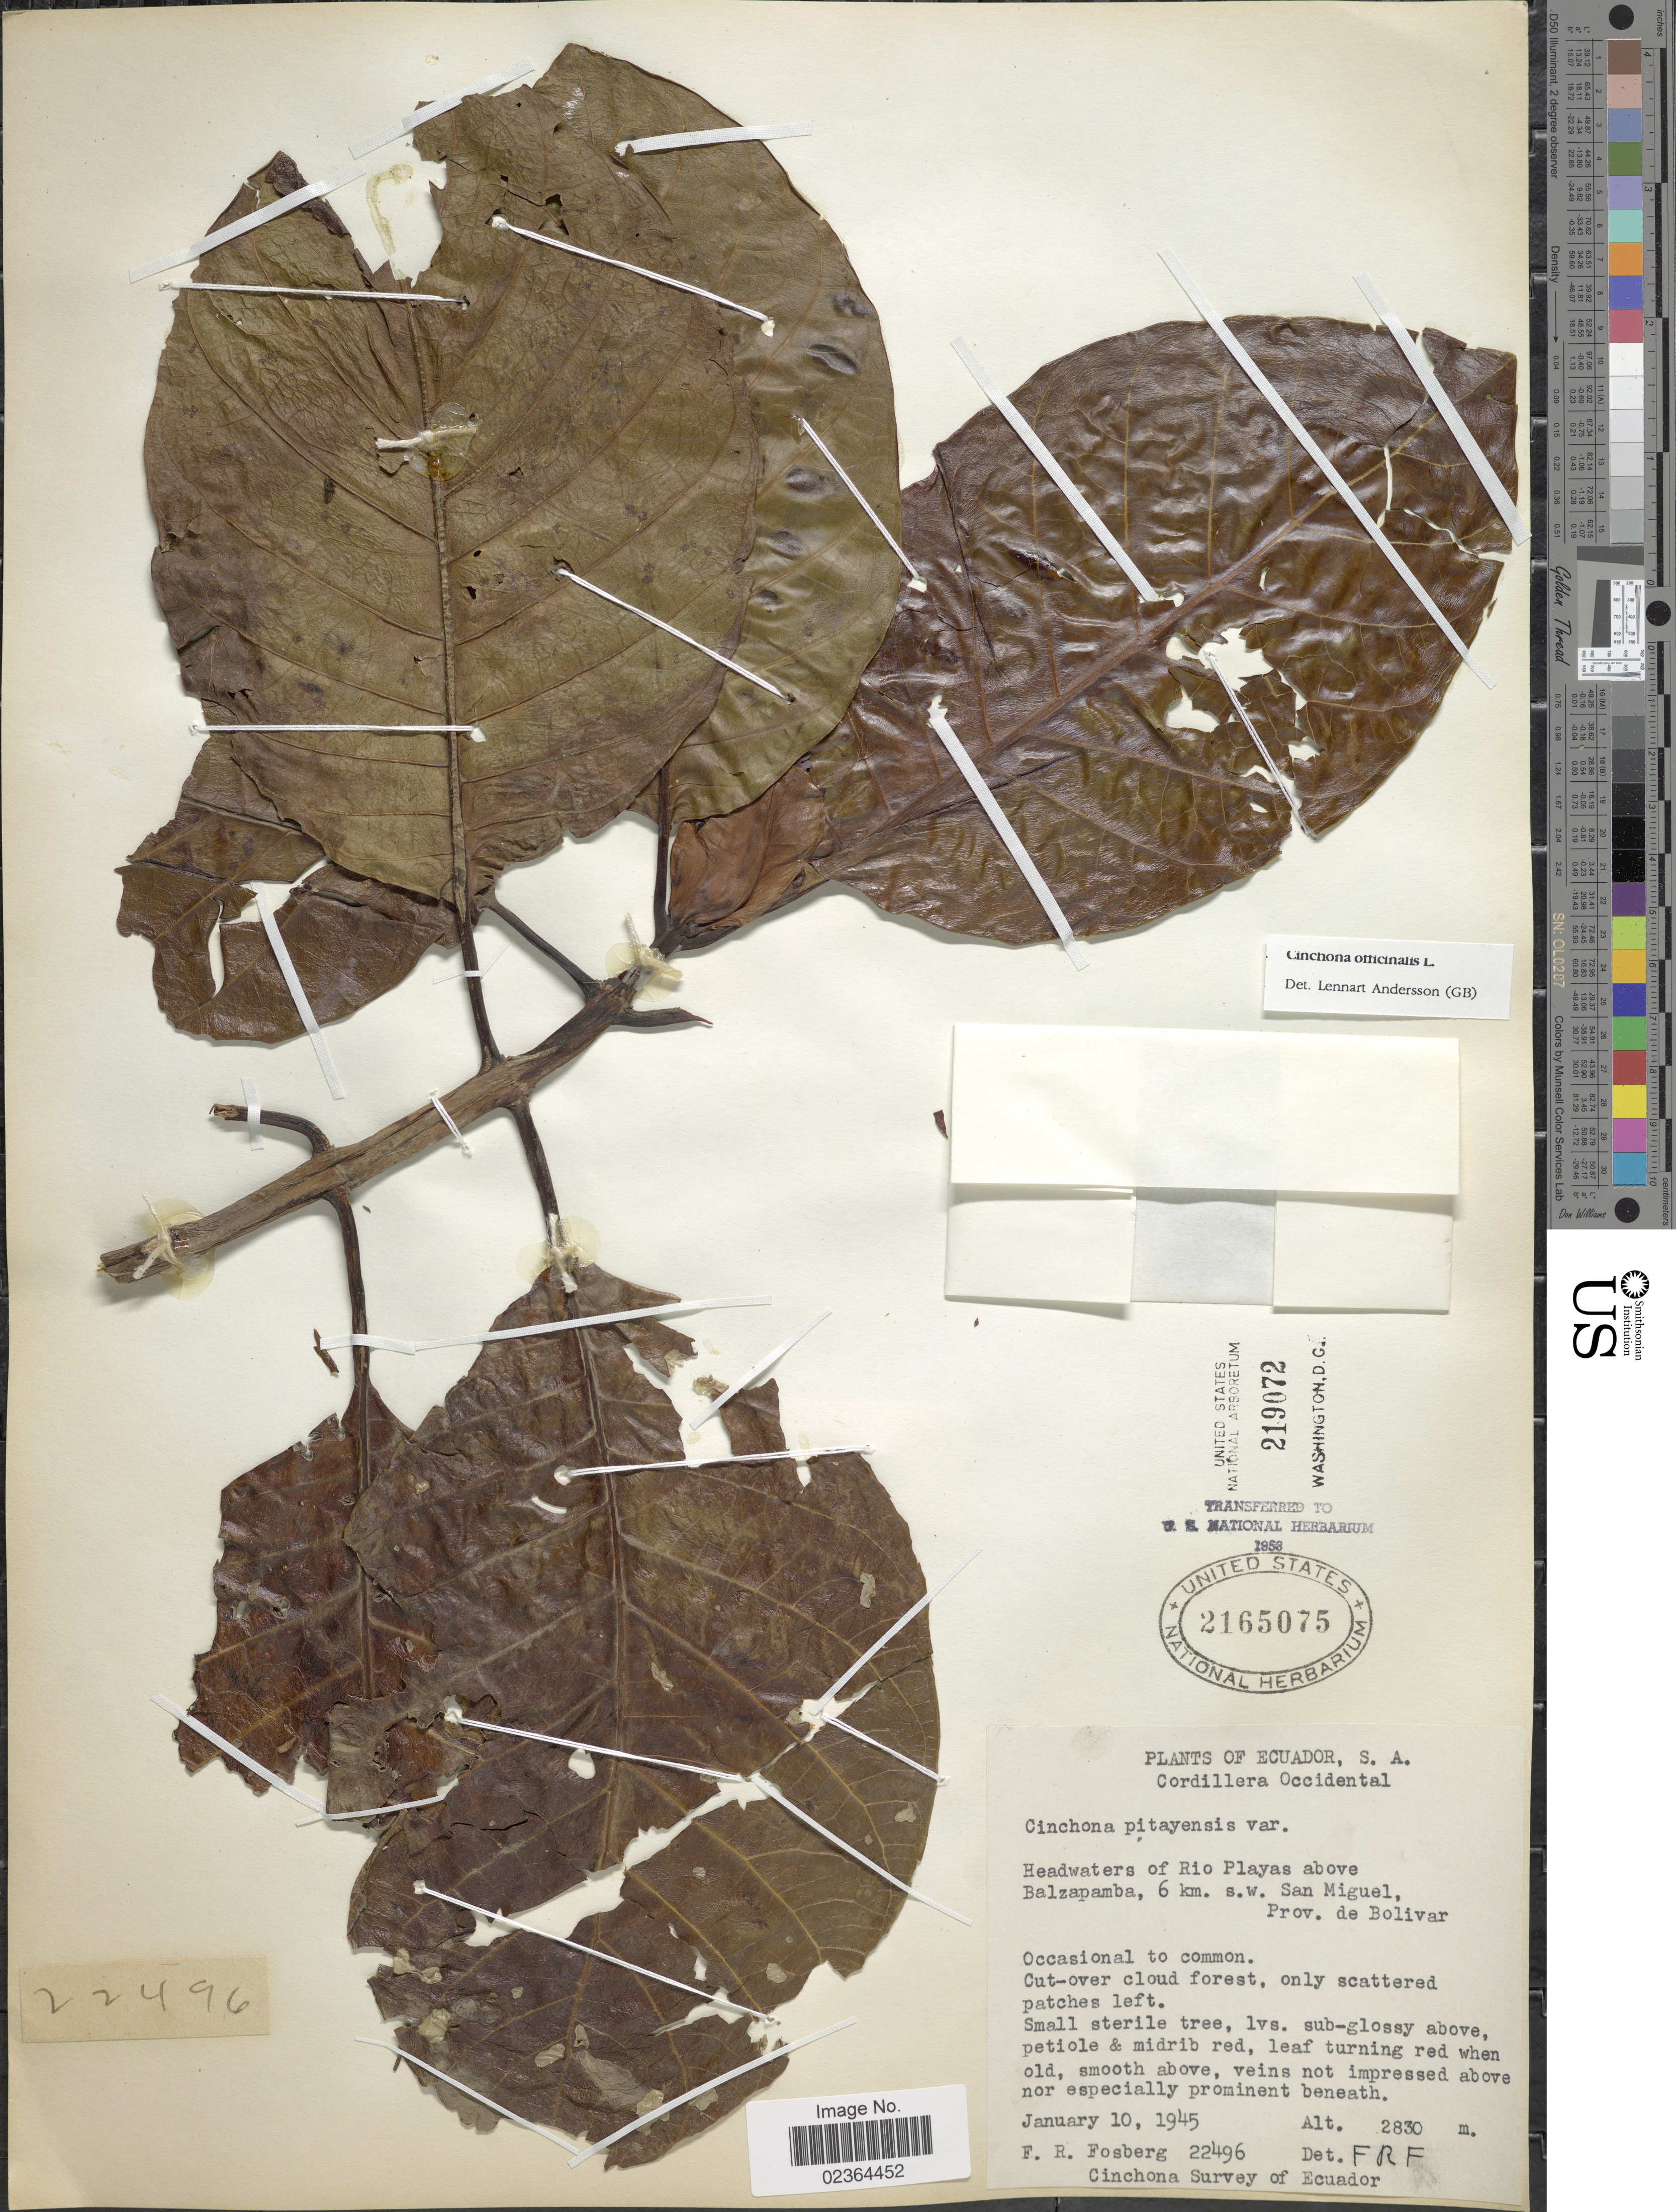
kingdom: Plantae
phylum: Tracheophyta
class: Magnoliopsida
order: Gentianales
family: Rubiaceae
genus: Cinchona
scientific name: Cinchona officinalis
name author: L.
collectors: F. R. Fosberg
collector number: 22496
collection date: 1945-01-10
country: Ecuador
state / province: Bolívar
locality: Cordillera Occidental, Headwaters of Rio Playas above Balzapamba, 6 km. s.w. San Miguel, Prov. de Bolivar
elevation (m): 2830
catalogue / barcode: US 2165075